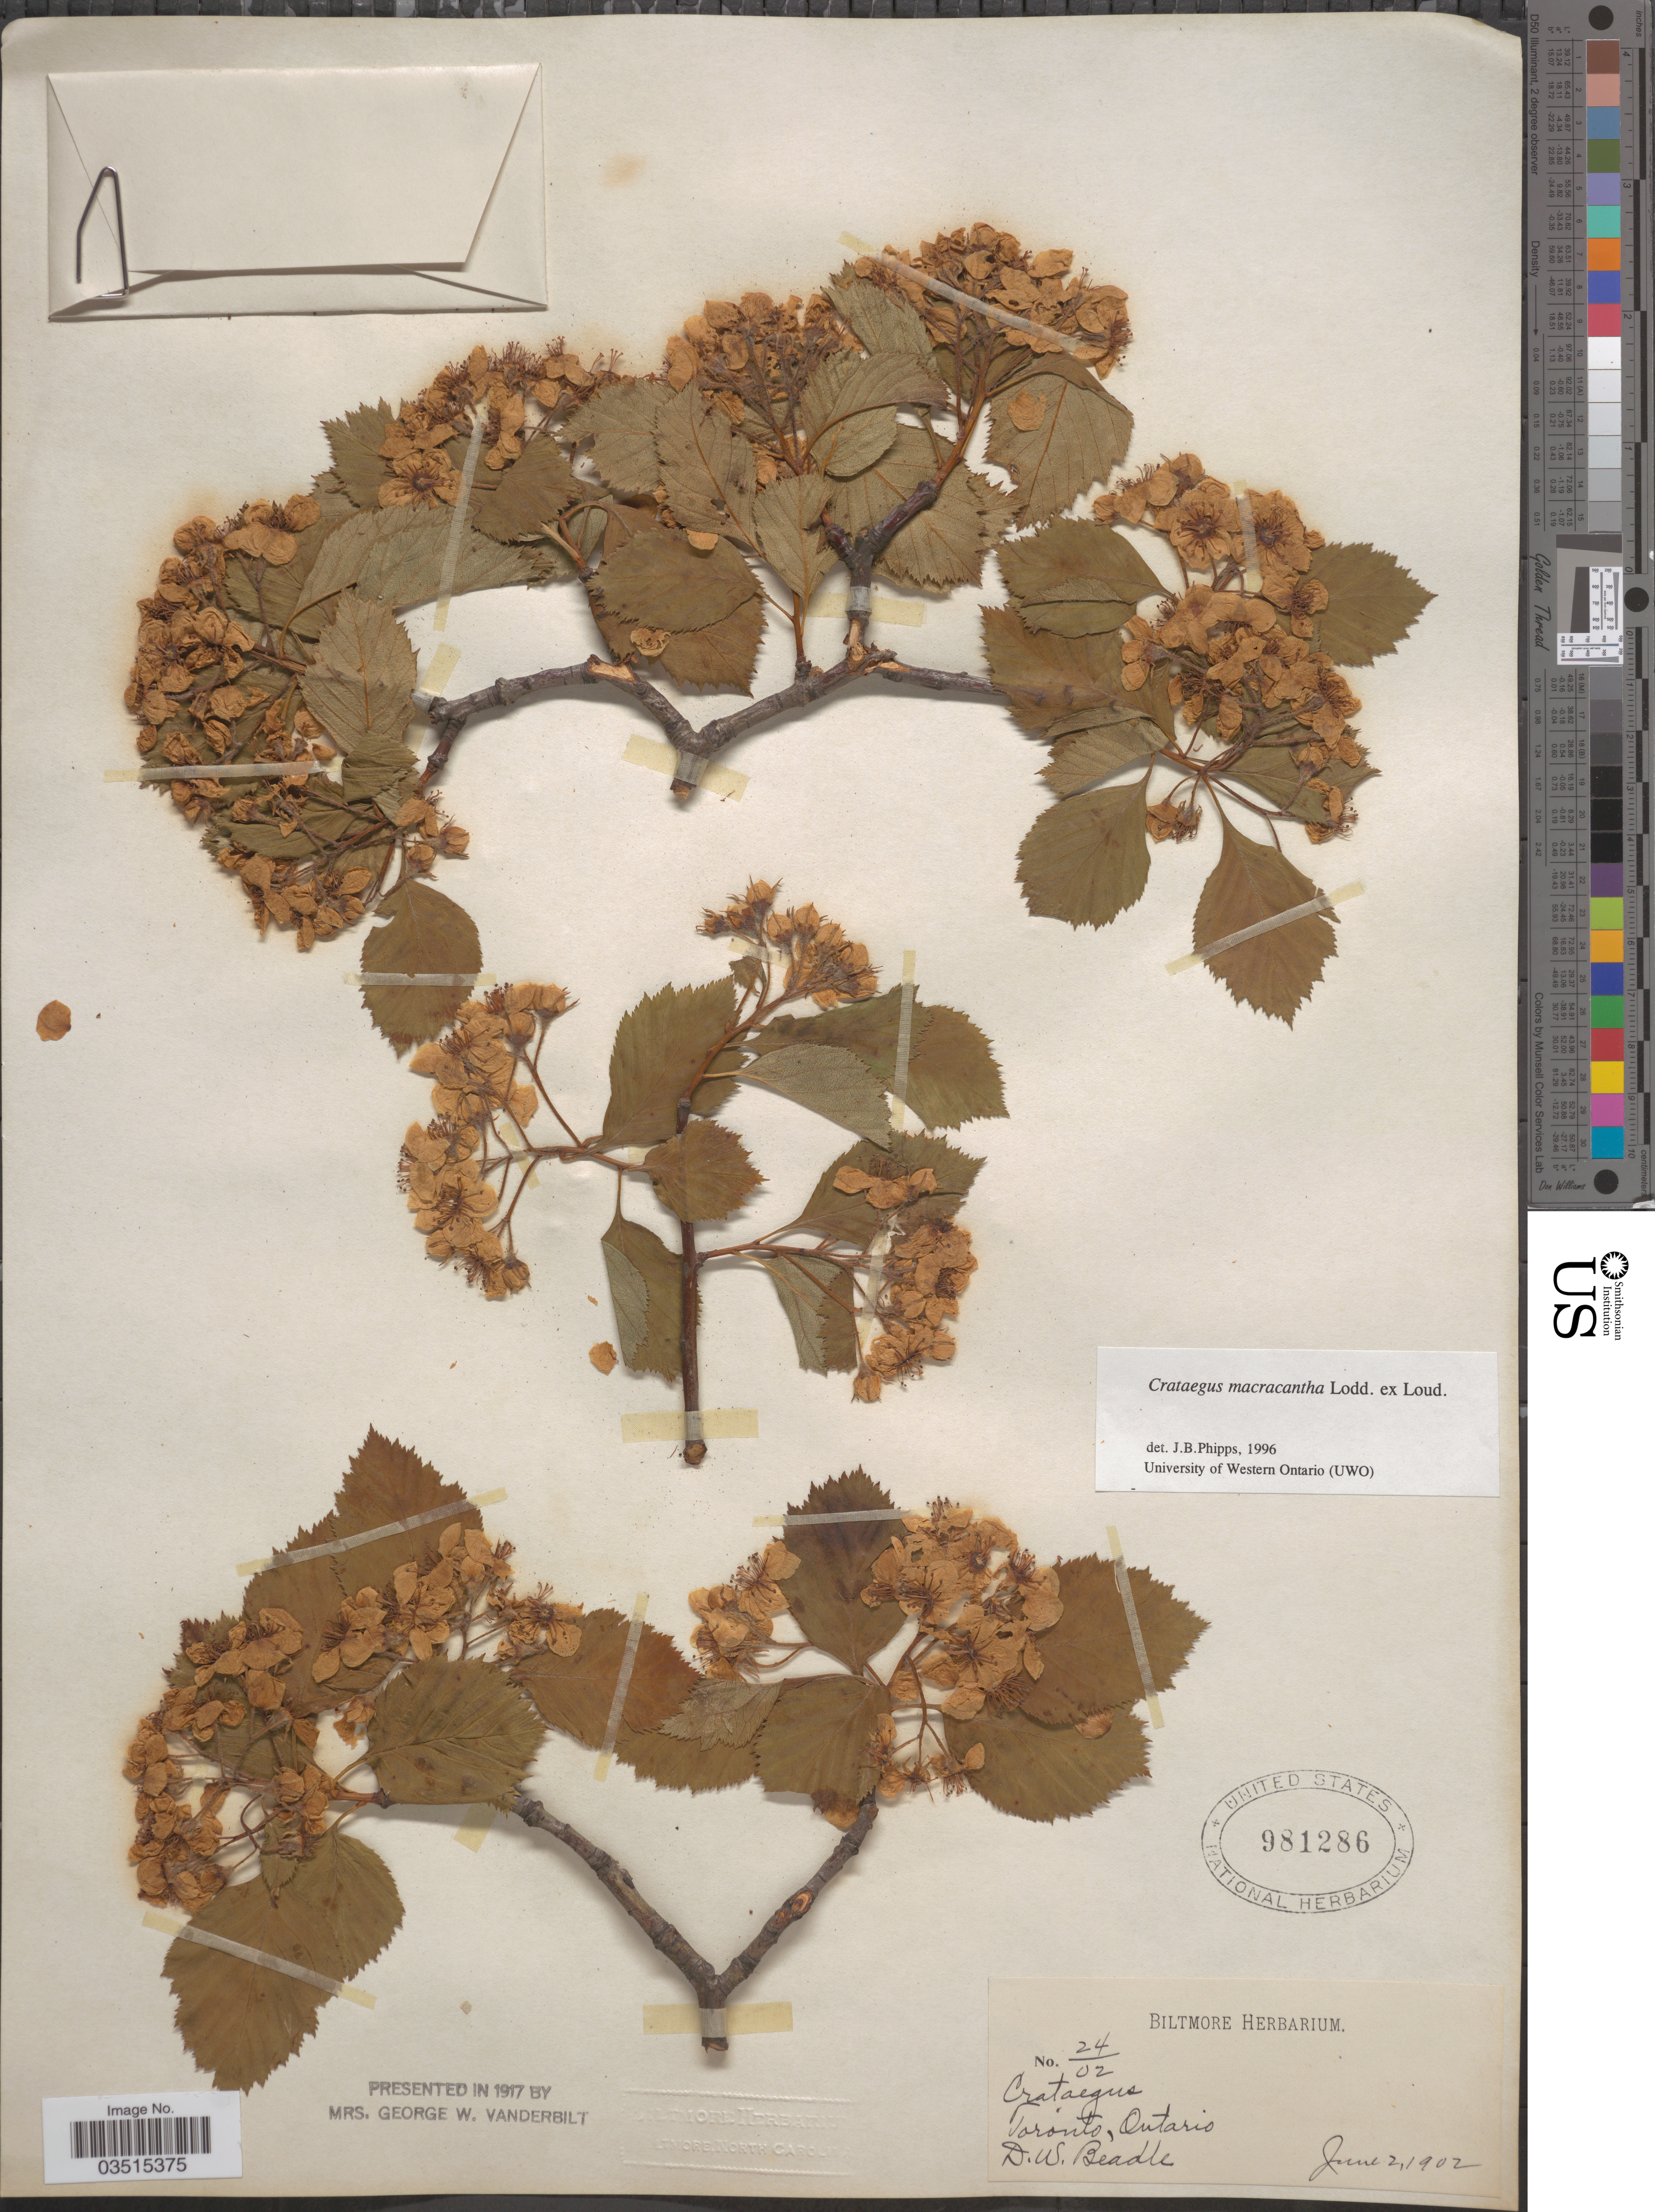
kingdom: Plantae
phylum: Tracheophyta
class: Magnoliopsida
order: Rosales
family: Rosaceae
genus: Crataegus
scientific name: Crataegus macracantha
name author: (Lindl.) Lodd. ex Loudon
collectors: D. Beadle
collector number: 24/02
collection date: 1902-06-02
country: Canada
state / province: Ontario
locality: Toronto.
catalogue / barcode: US 981286